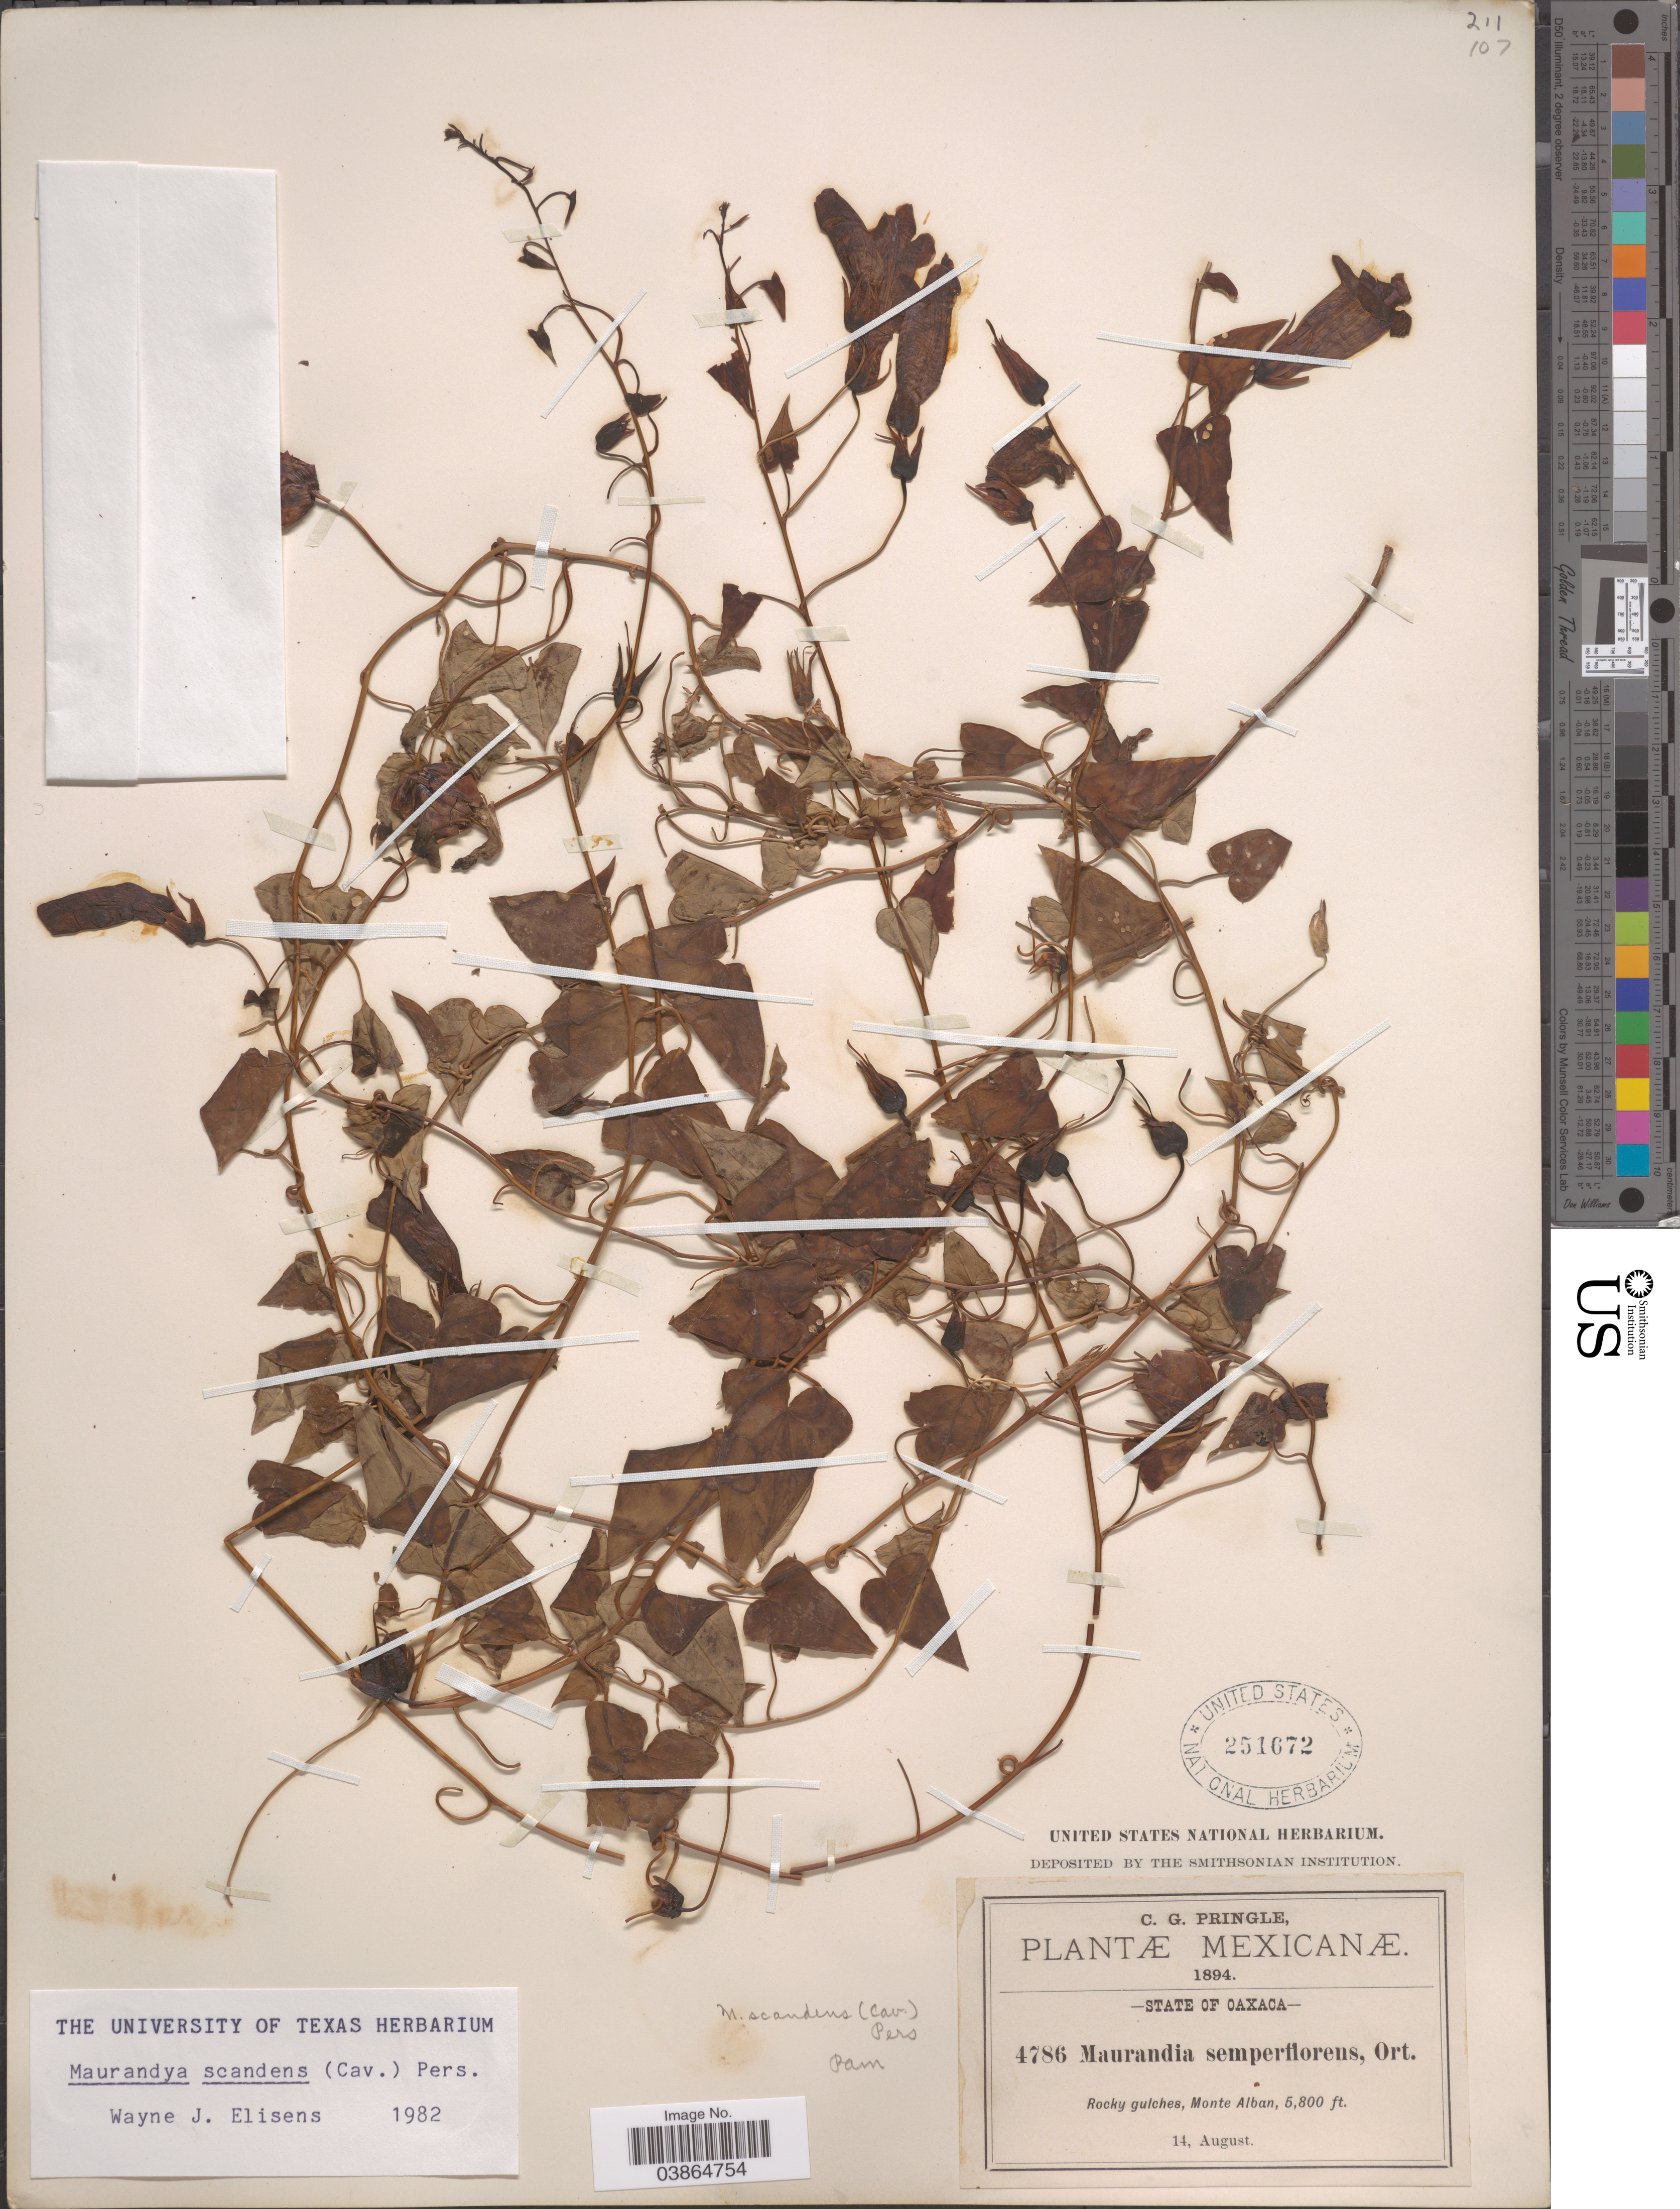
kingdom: Plantae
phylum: Tracheophyta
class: Magnoliopsida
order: Lamiales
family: Plantaginaceae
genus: Maurandya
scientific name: Maurandya scandens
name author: (Cav.) Pers.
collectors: C. G. Pringle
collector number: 4786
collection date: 1894-08-14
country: Mexico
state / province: Oaxaca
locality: Rocky gulches, Monte Alban.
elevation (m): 1768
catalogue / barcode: US 251672